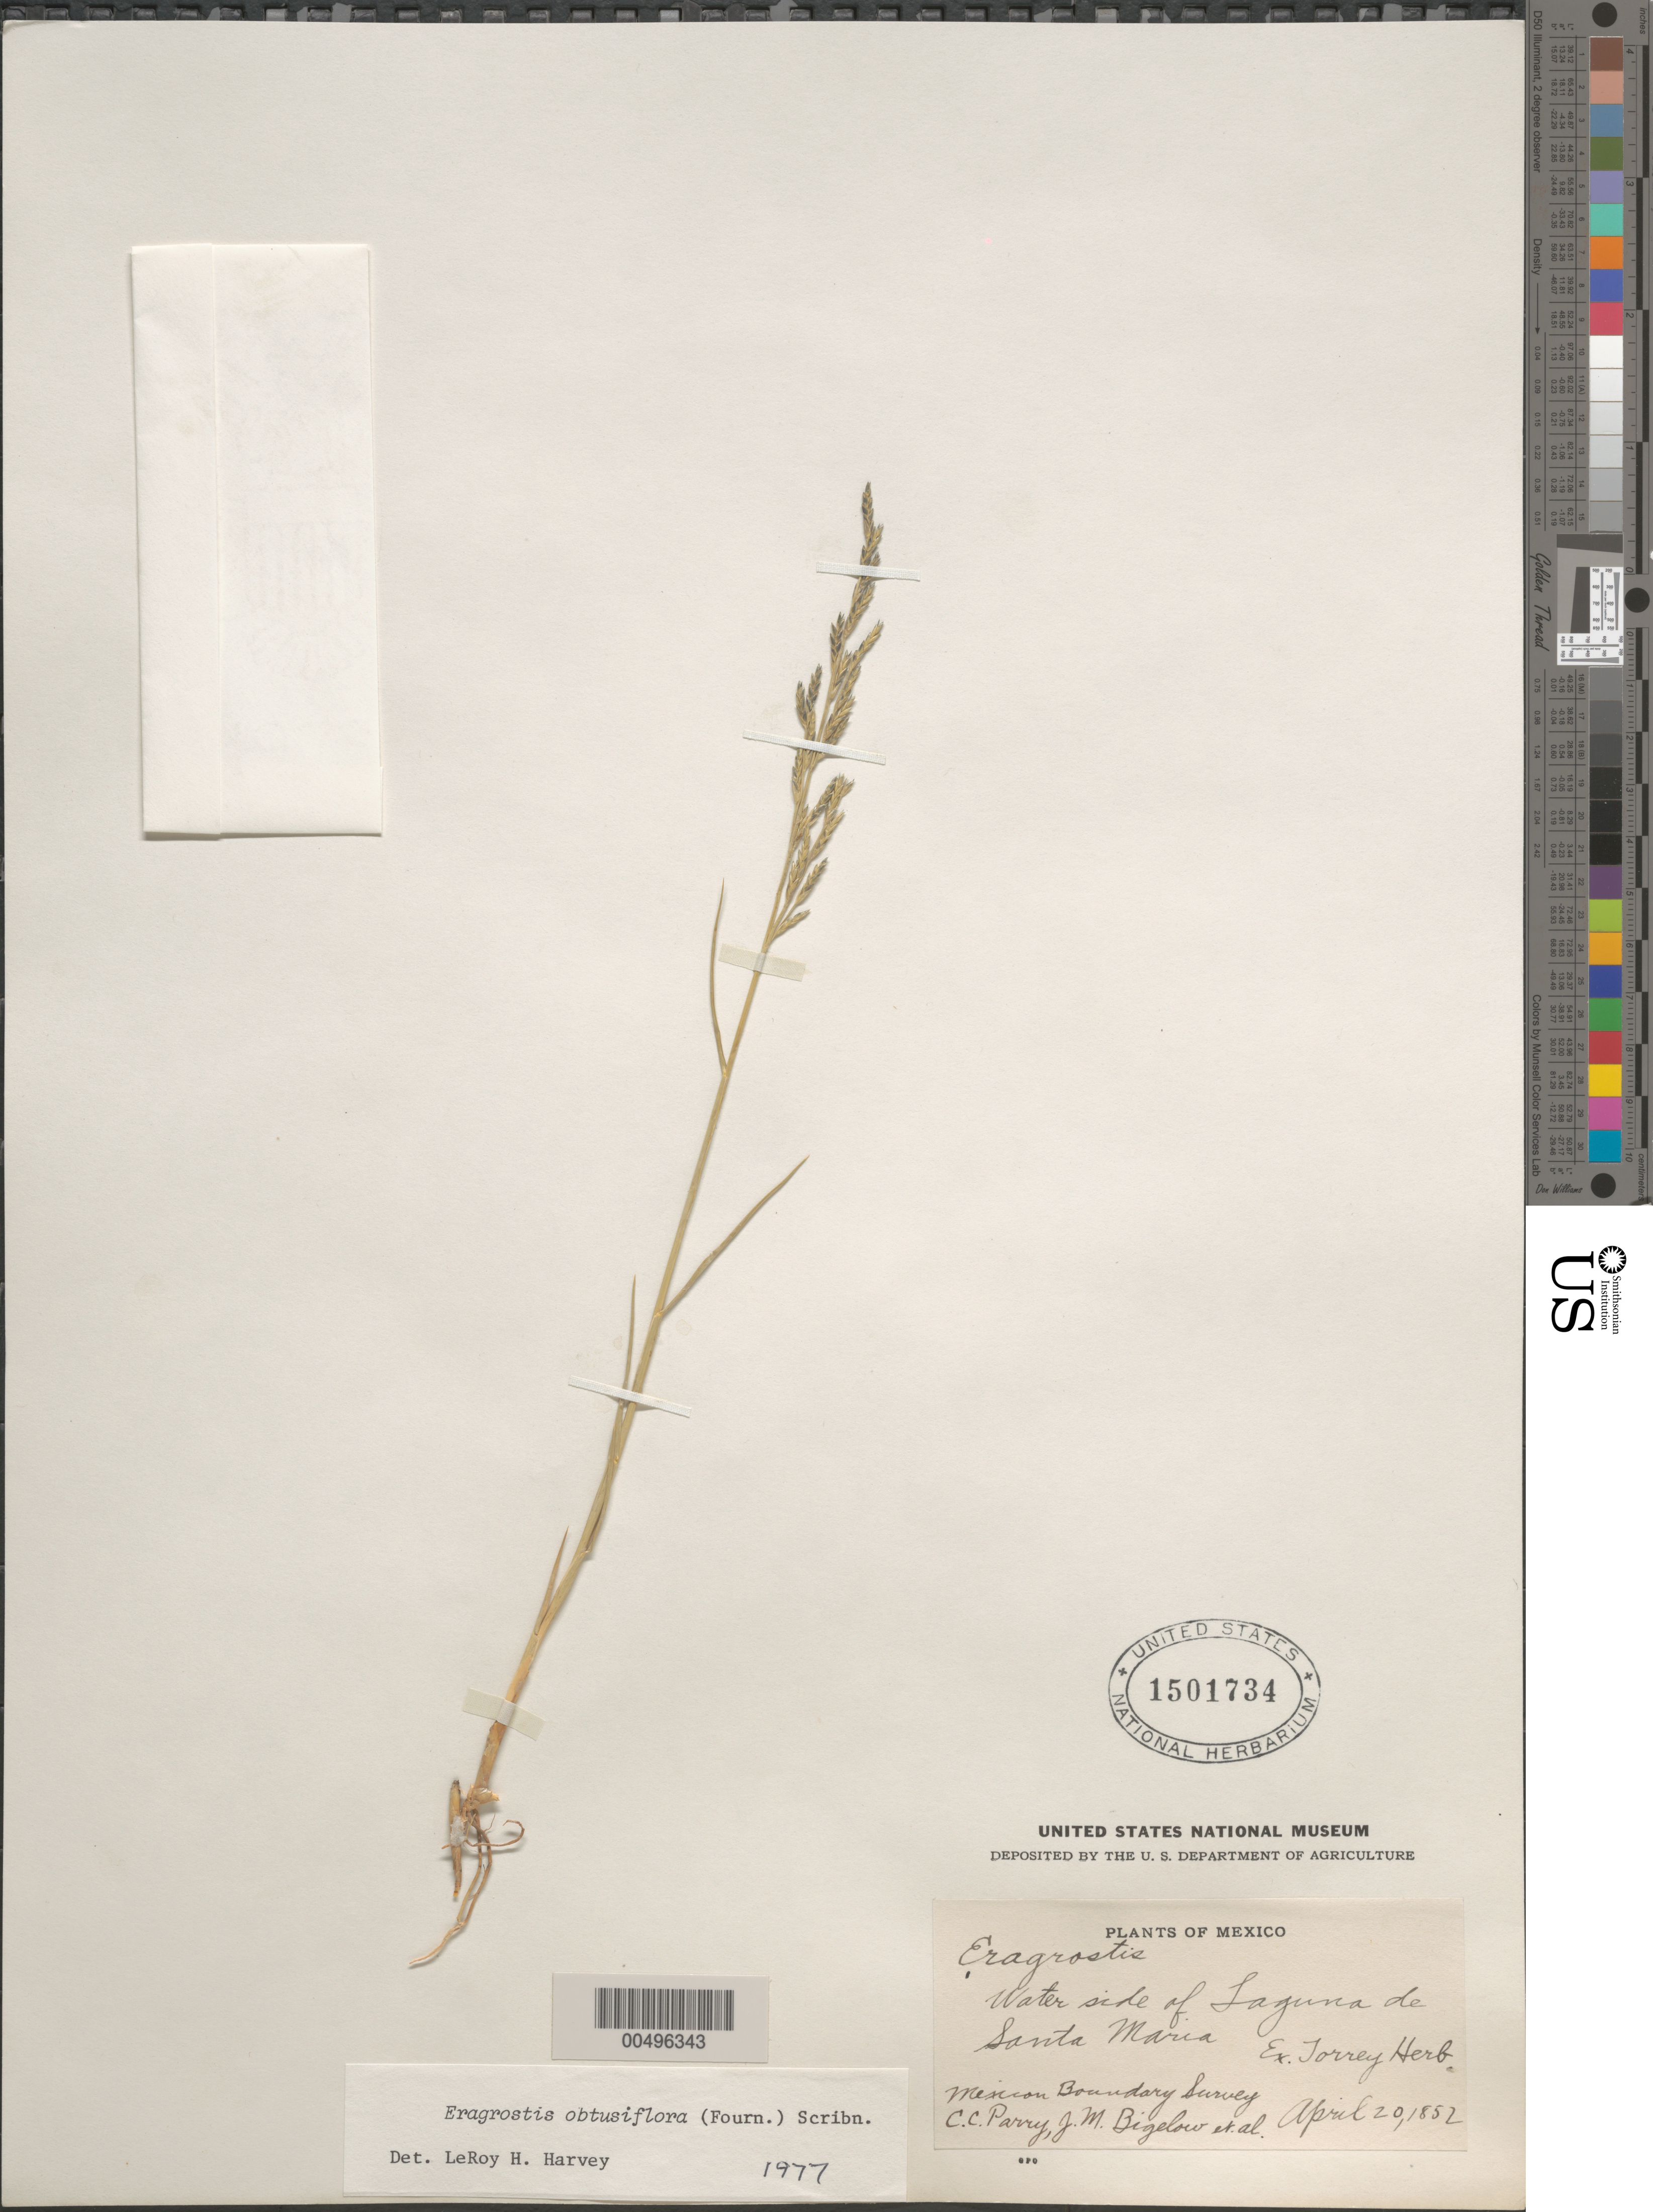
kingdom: Plantae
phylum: Tracheophyta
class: Liliopsida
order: Poales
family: Poaceae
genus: Eragrostis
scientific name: Eragrostis obtusiflora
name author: (E. Fourn.) Scribn.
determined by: Harvey, L. H.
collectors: C. C. Parry & J. M. Bigelow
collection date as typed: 20 Apr 1952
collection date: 1952-04-20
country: Mexico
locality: Water side of Laguna de Santa Maria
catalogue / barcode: US 1501734